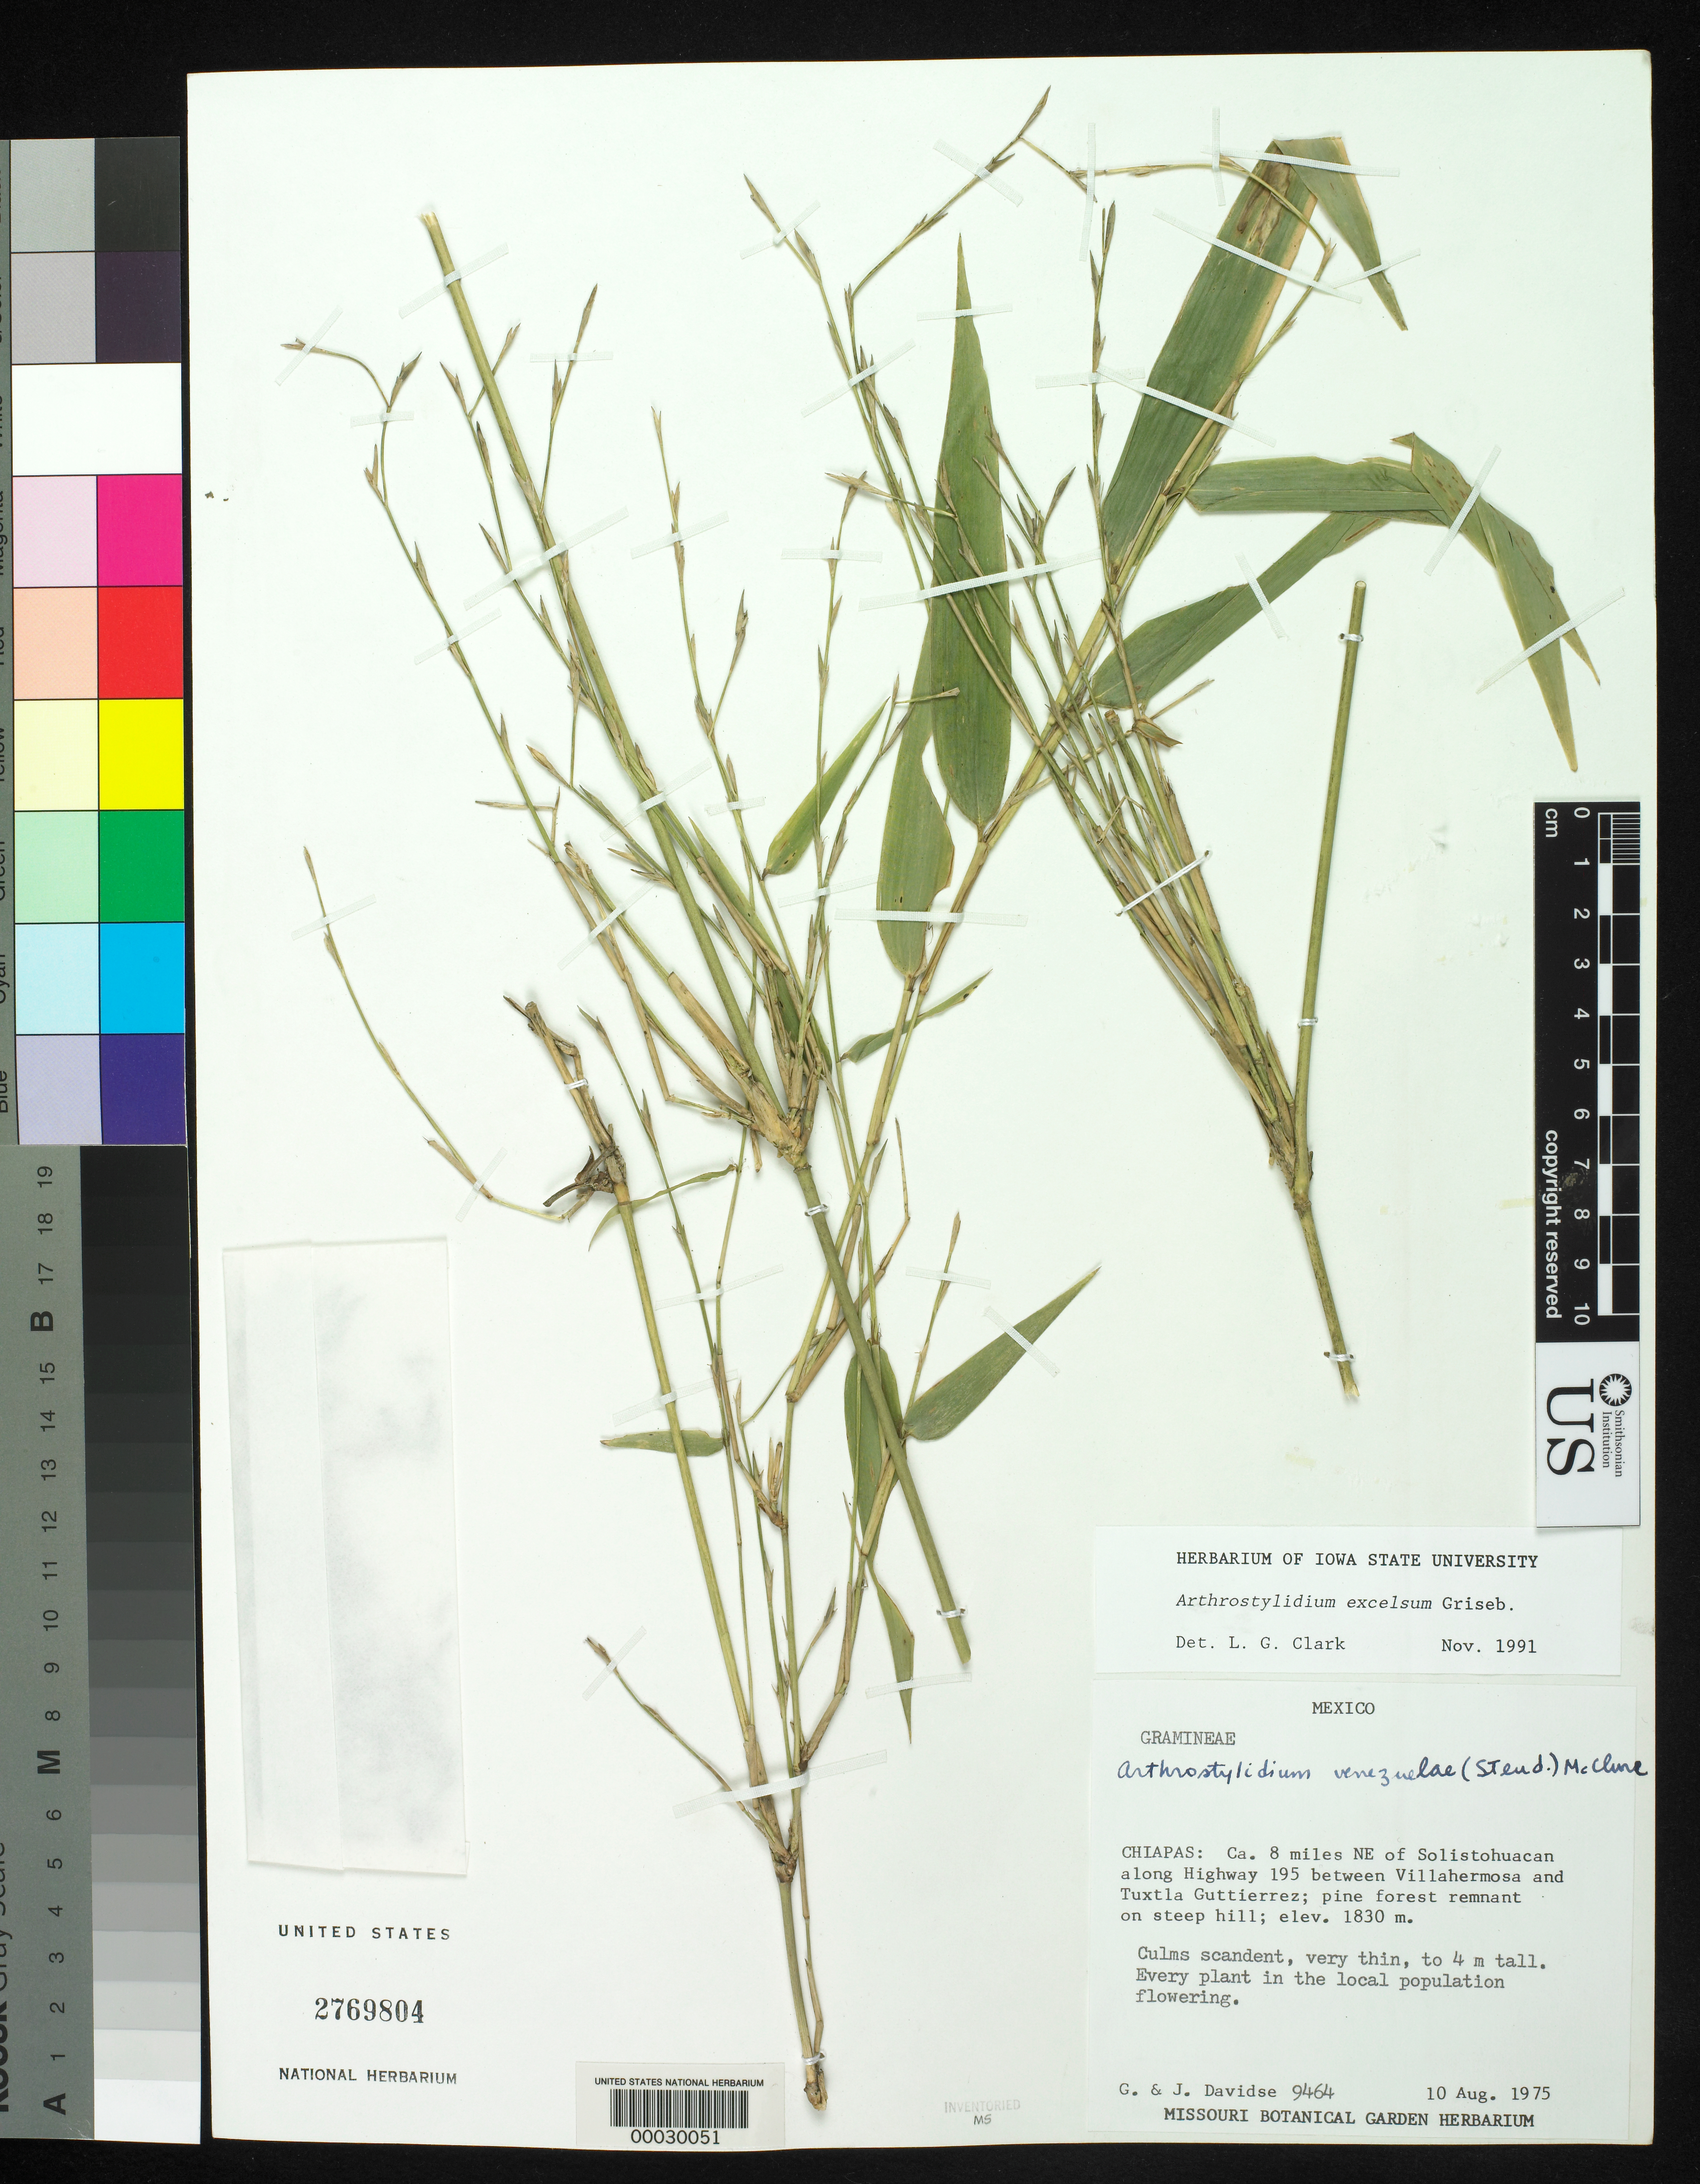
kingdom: Plantae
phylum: Tracheophyta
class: Liliopsida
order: Poales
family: Poaceae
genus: Arthrostylidium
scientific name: Arthrostylidium excelsum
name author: Griseb.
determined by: Clark, Lynn G., (ISC), Iowa State University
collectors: G. Davidse & J. Davidse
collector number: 9464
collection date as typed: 10 Aug 1975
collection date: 1975-08-10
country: Mexico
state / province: Chiapas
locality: Solistohuacan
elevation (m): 1830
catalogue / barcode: US 2769804